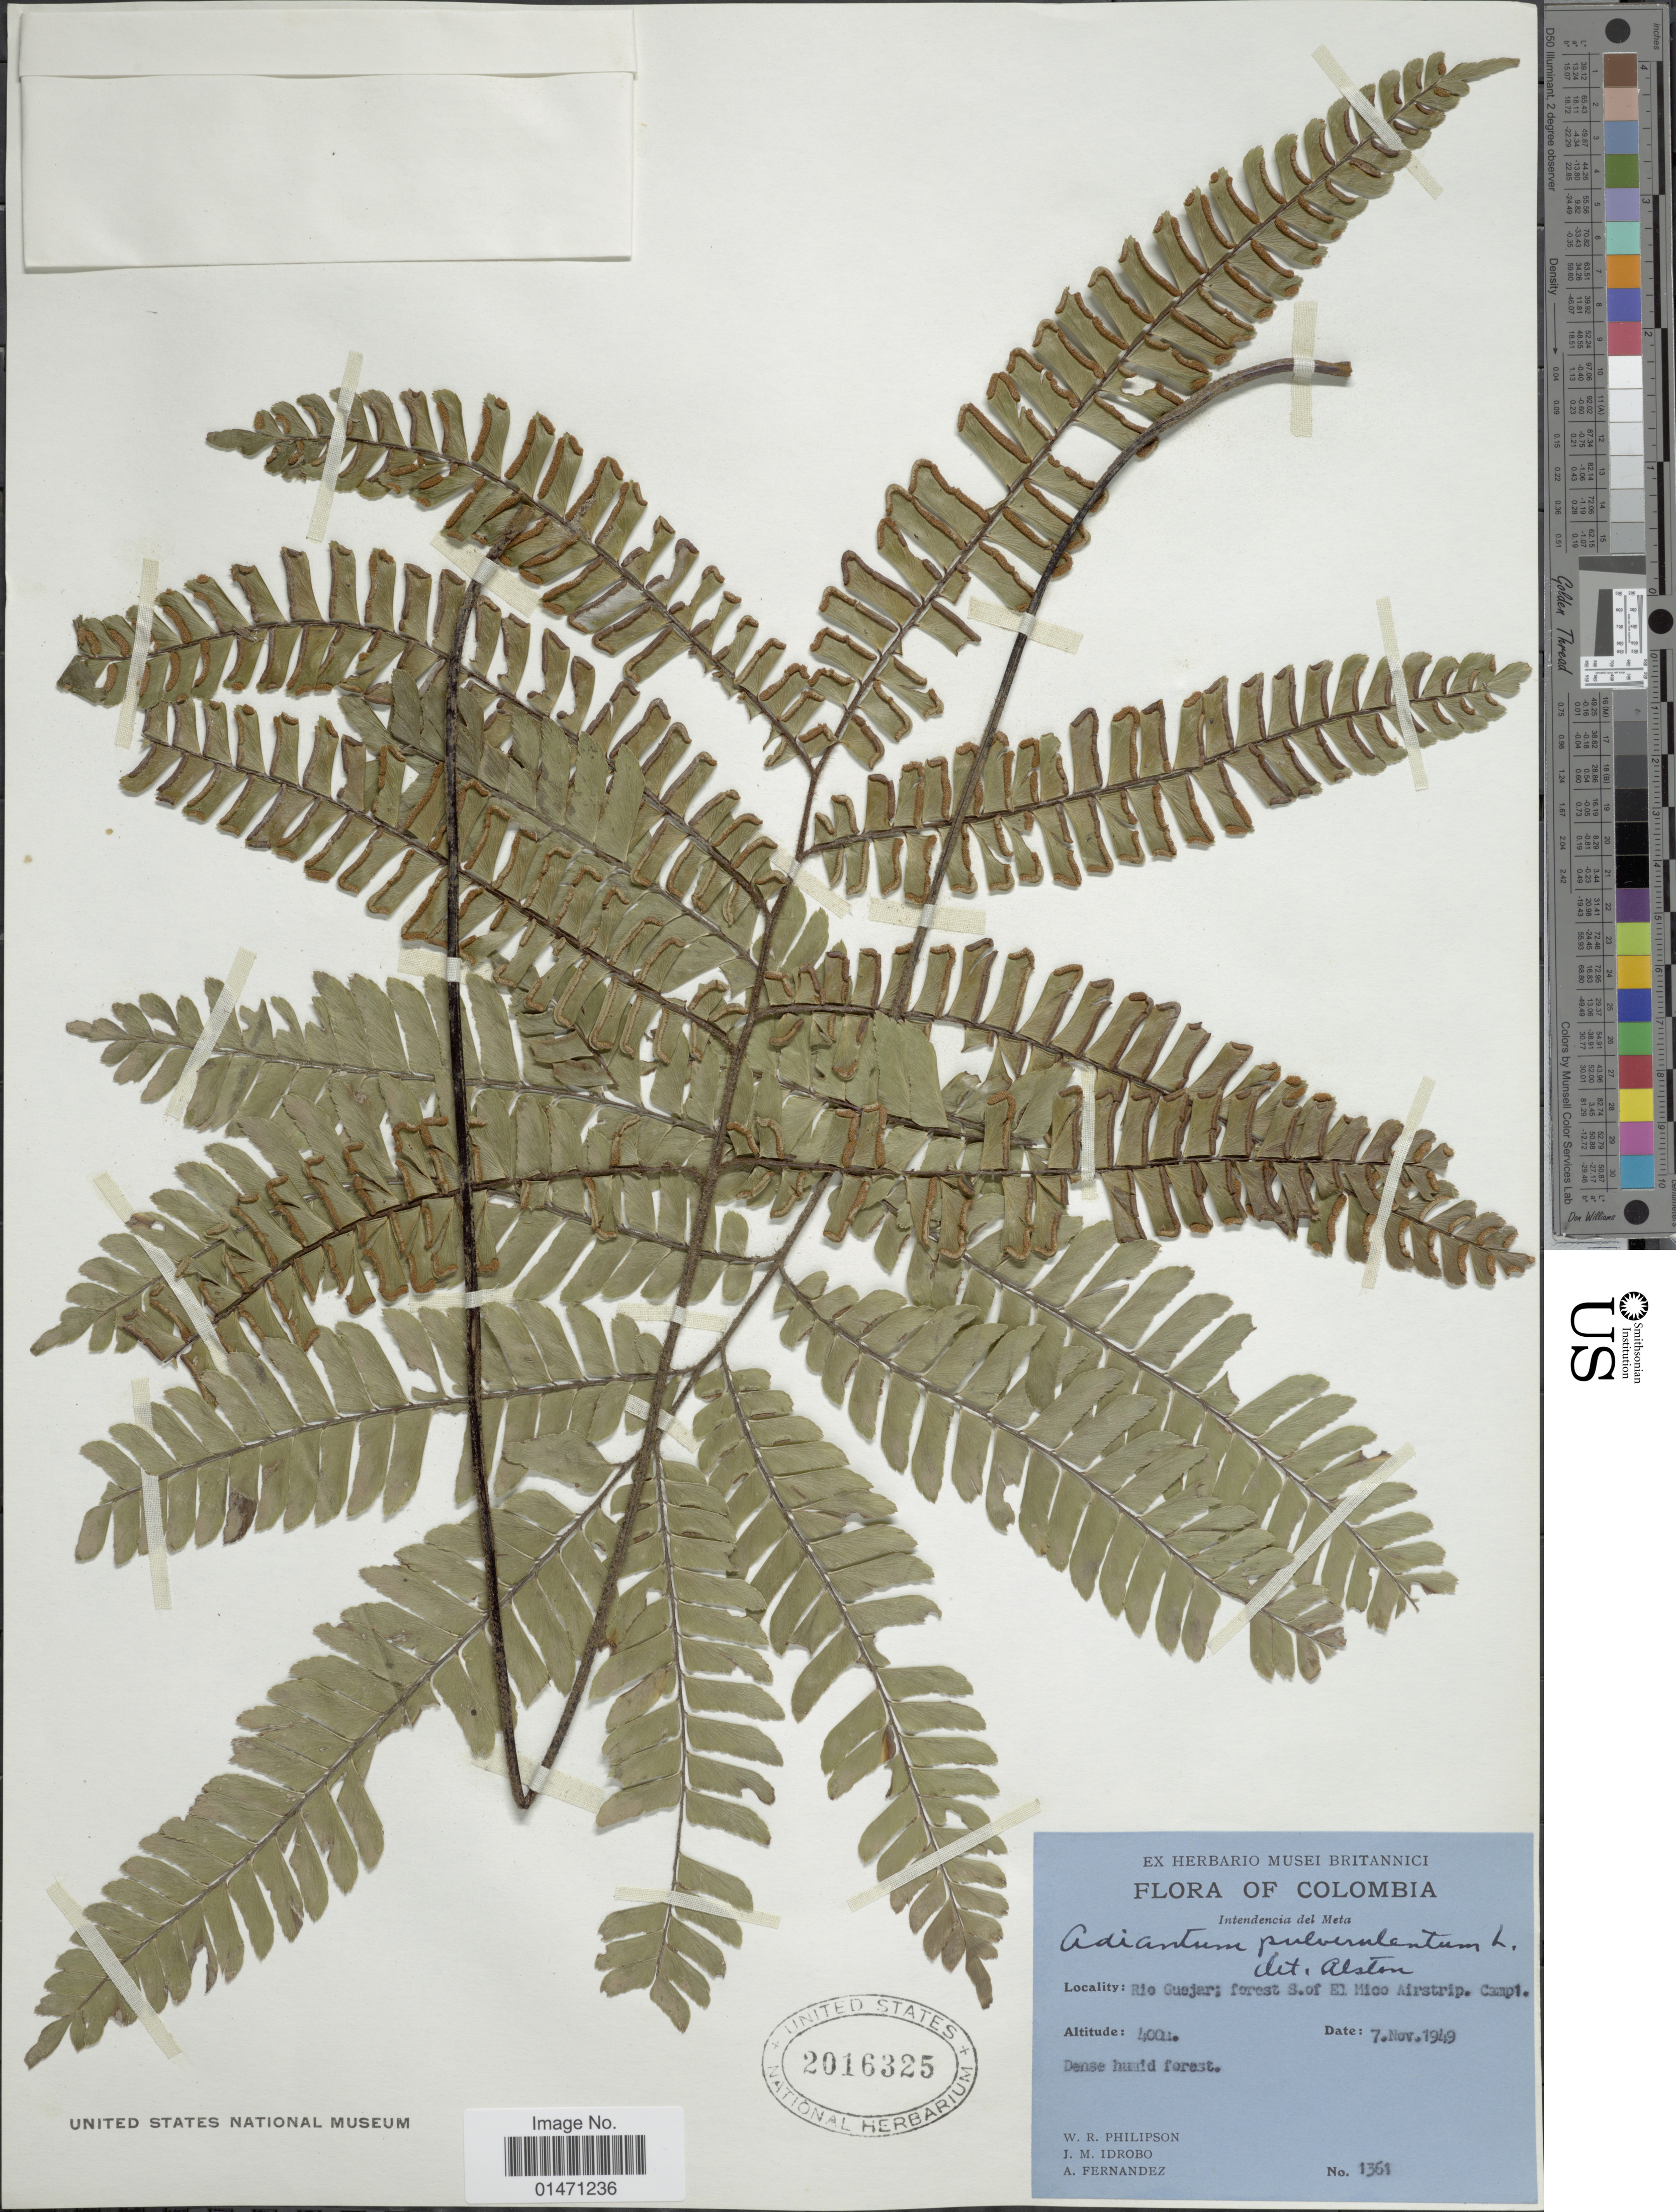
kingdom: Plantae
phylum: Tracheophyta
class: Polypodiopsida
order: Polypodiales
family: Pteridaceae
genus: Adiantum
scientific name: Adiantum pulverulentum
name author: L.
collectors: W. R. Philipson, J. M. Idrobo & A. Fernandez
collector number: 1361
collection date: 1949-11-07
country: Colombia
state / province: Meta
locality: Intendencia del Meta, Rio Guejar, forest S of El Mico Airstrip, camp1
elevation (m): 400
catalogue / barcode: US 2016325